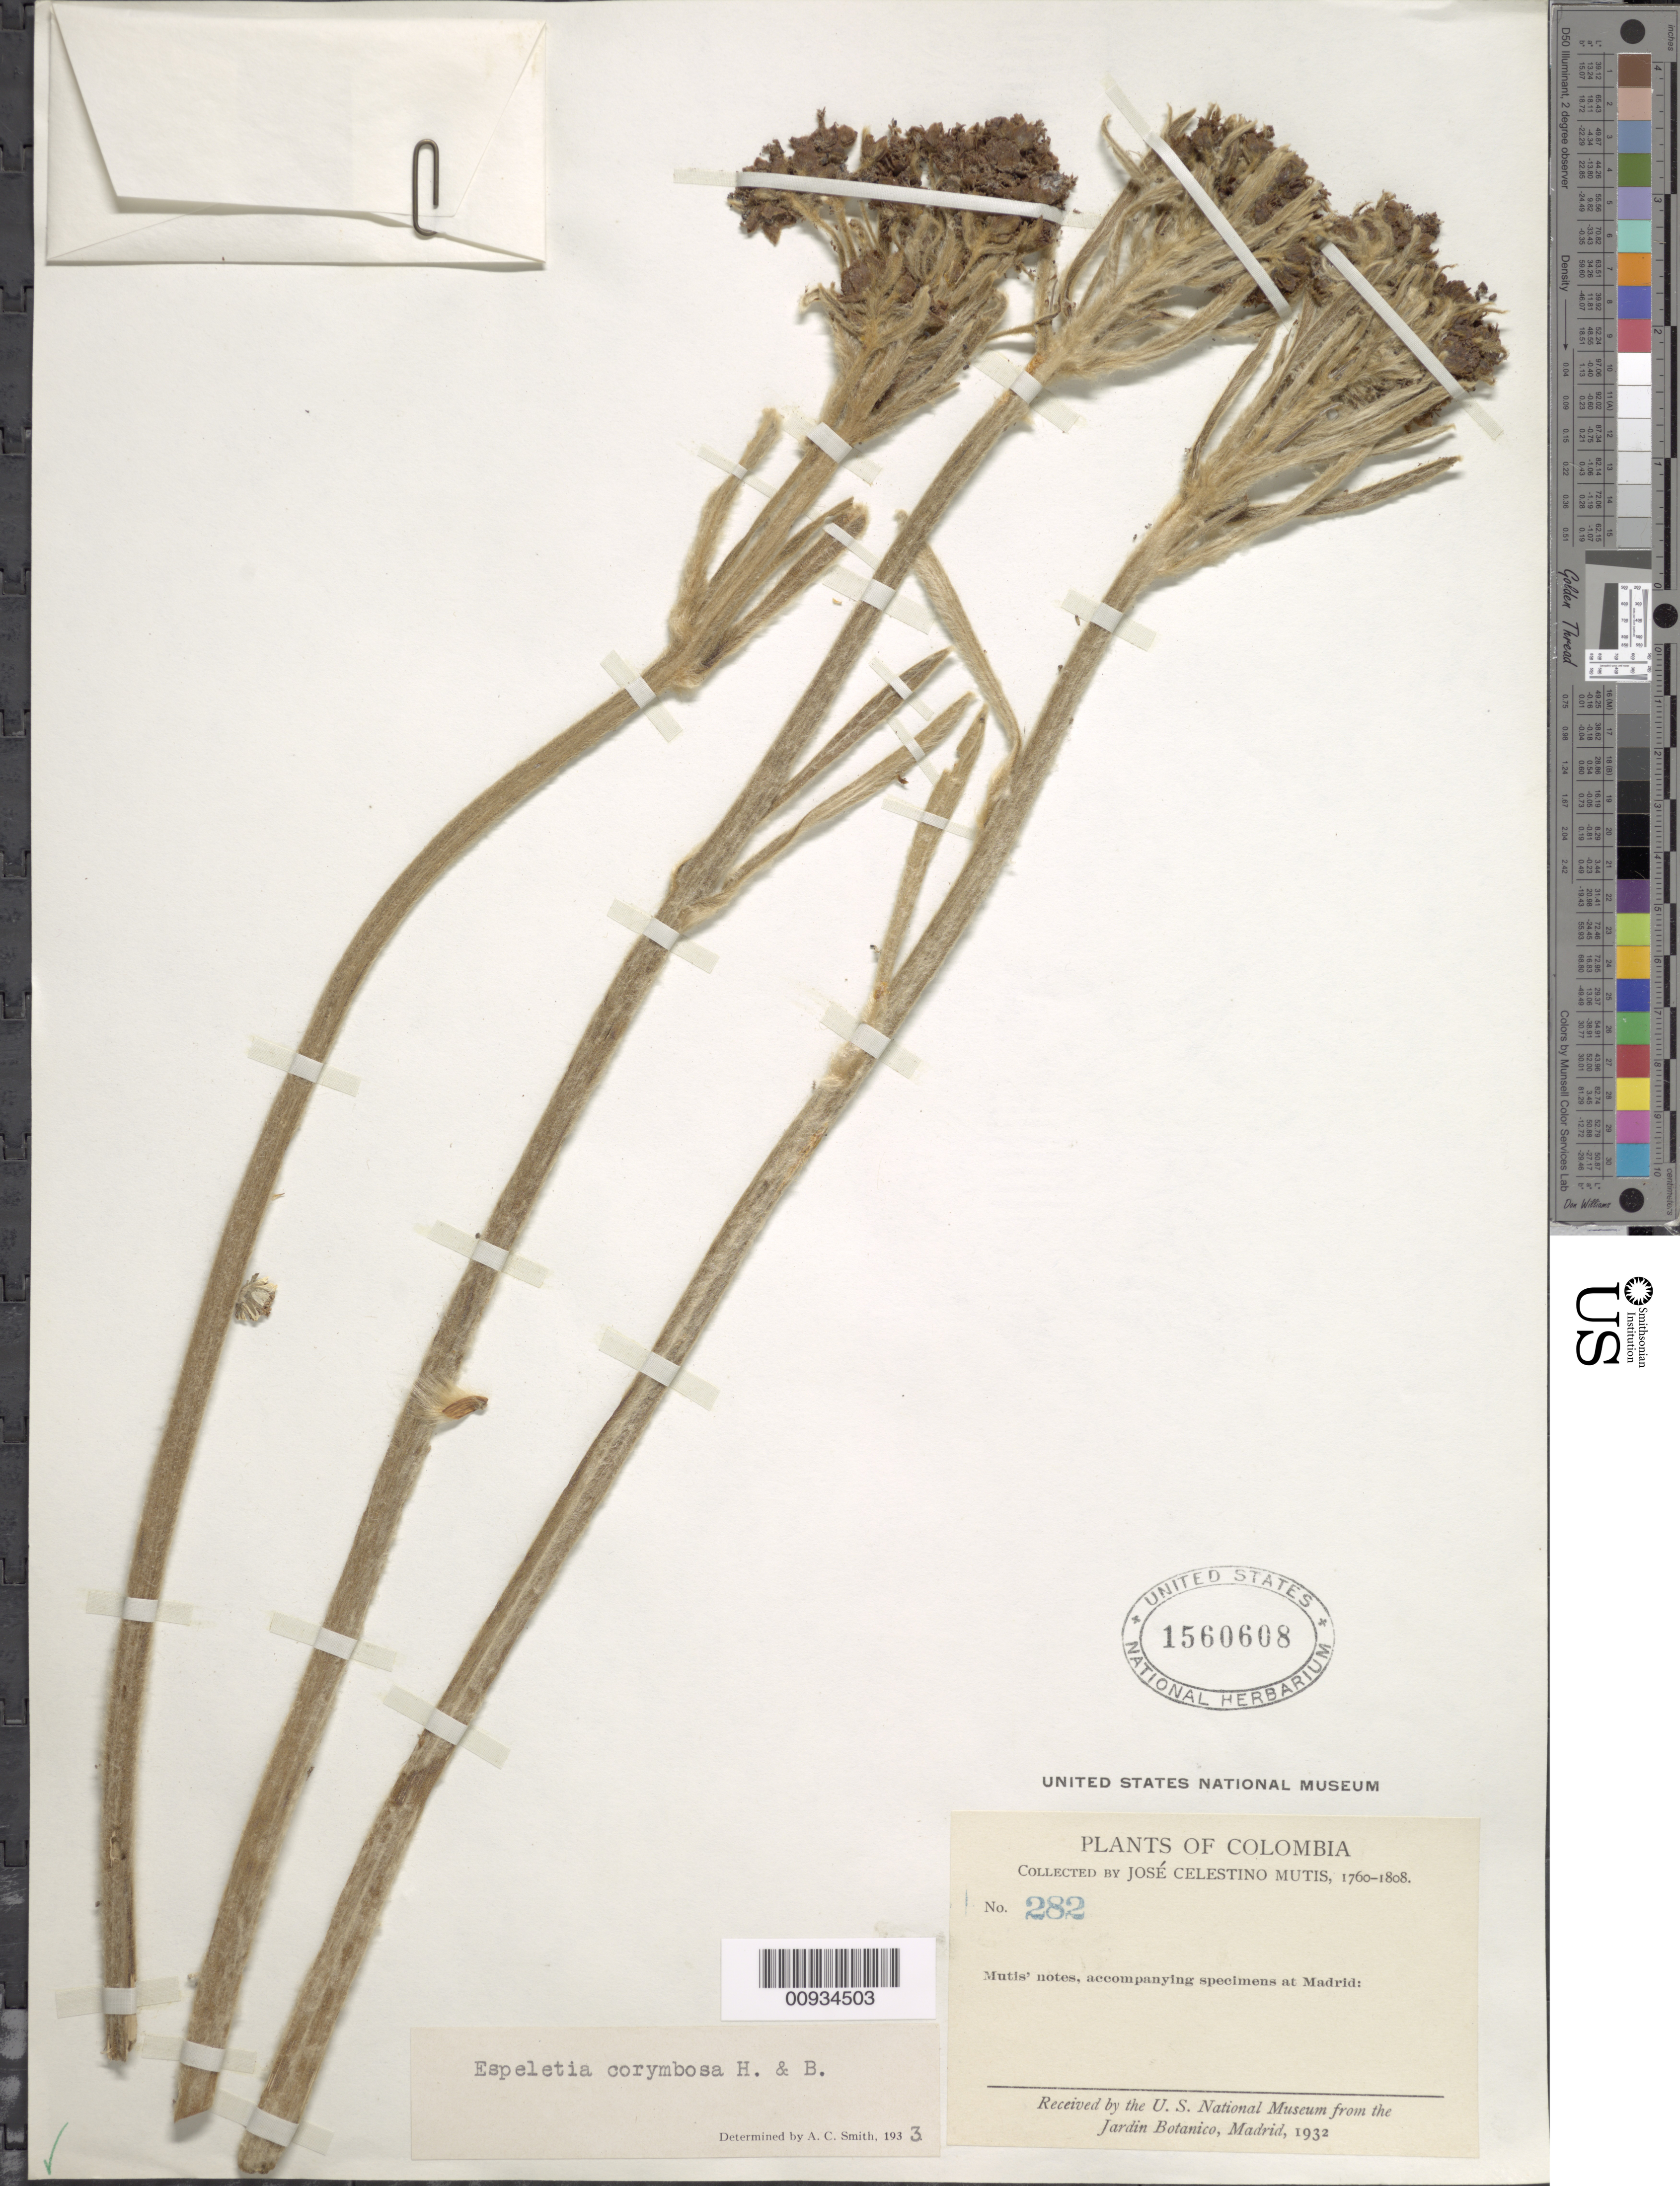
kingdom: Plantae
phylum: Tracheophyta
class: Magnoliopsida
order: Asterales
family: Asteraceae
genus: Espeletiopsis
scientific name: Espeletiopsis corymbosa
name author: (Humb. & Bonpl.) Cuatrec.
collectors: J. C. B. Mutis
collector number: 282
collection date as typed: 1808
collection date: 1760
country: Colombia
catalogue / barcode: US 1560608